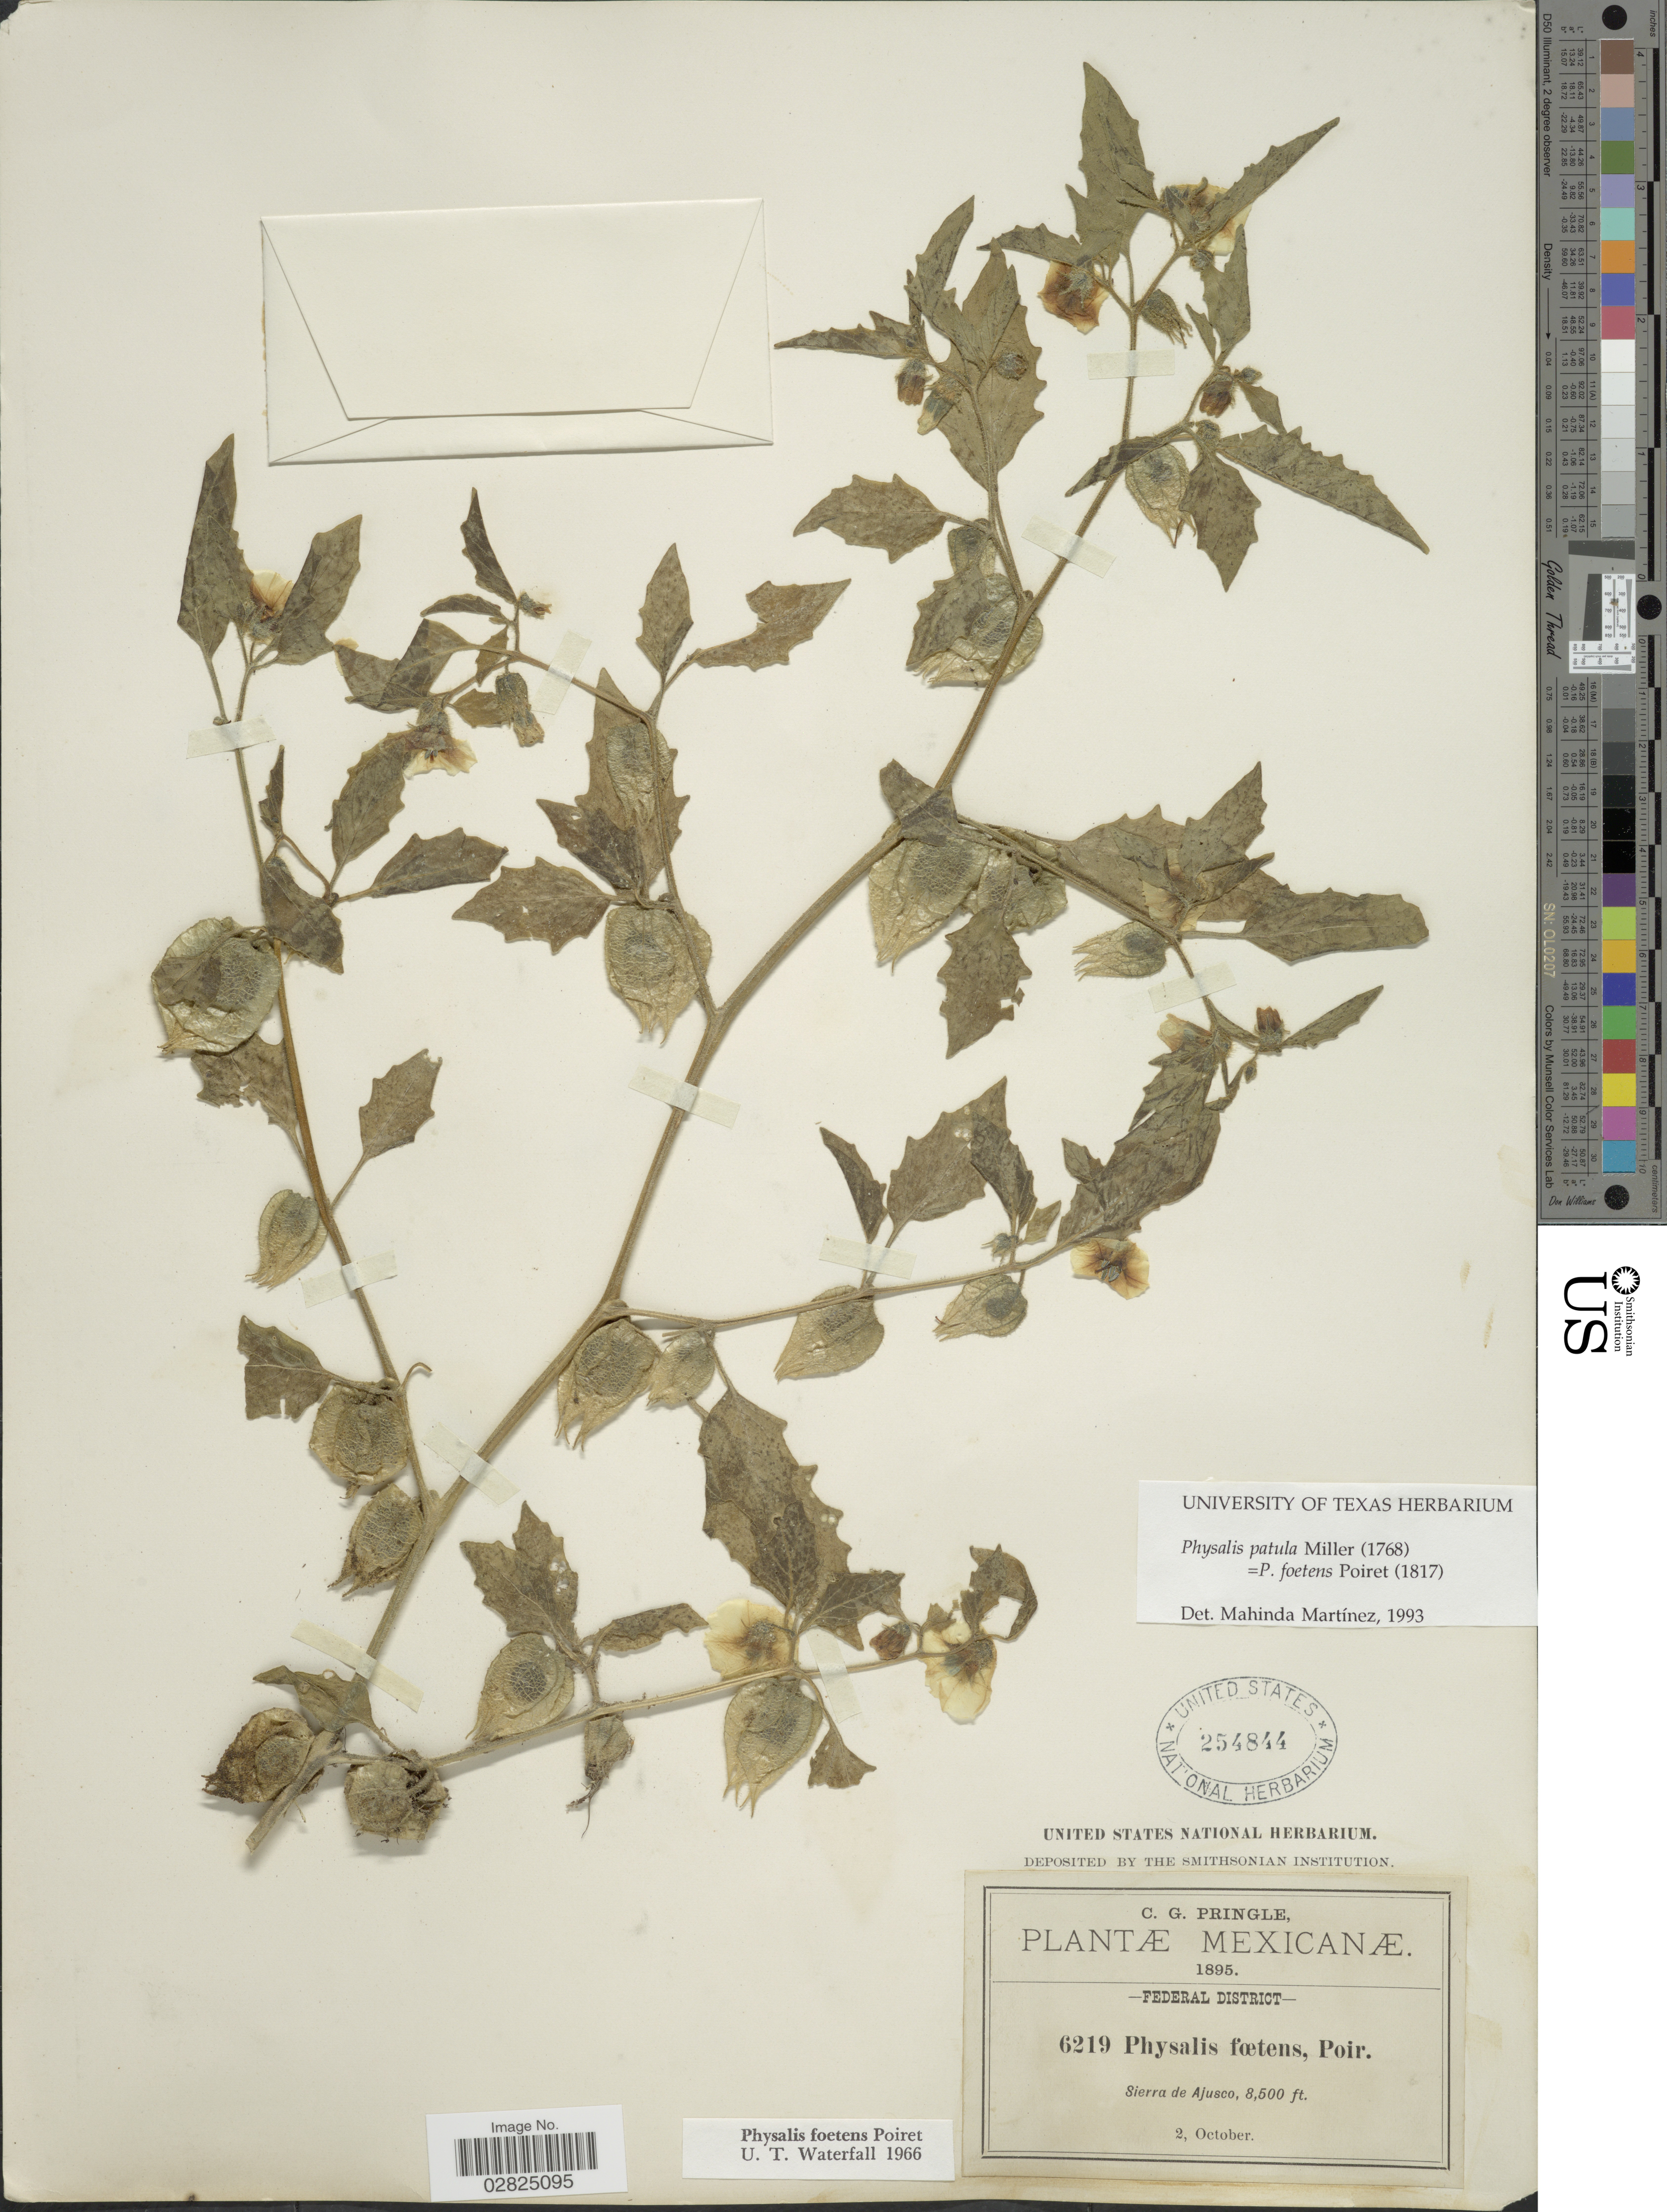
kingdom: Plantae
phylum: Tracheophyta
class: Magnoliopsida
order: Solanales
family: Solanaceae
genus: Physalis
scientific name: Physalis patula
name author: Mill.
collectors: C. G. Pringle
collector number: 6219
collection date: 1895-10-02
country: Mexico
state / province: Distrito Federal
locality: Sierra de Ajusco.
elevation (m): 2591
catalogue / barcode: US 254844